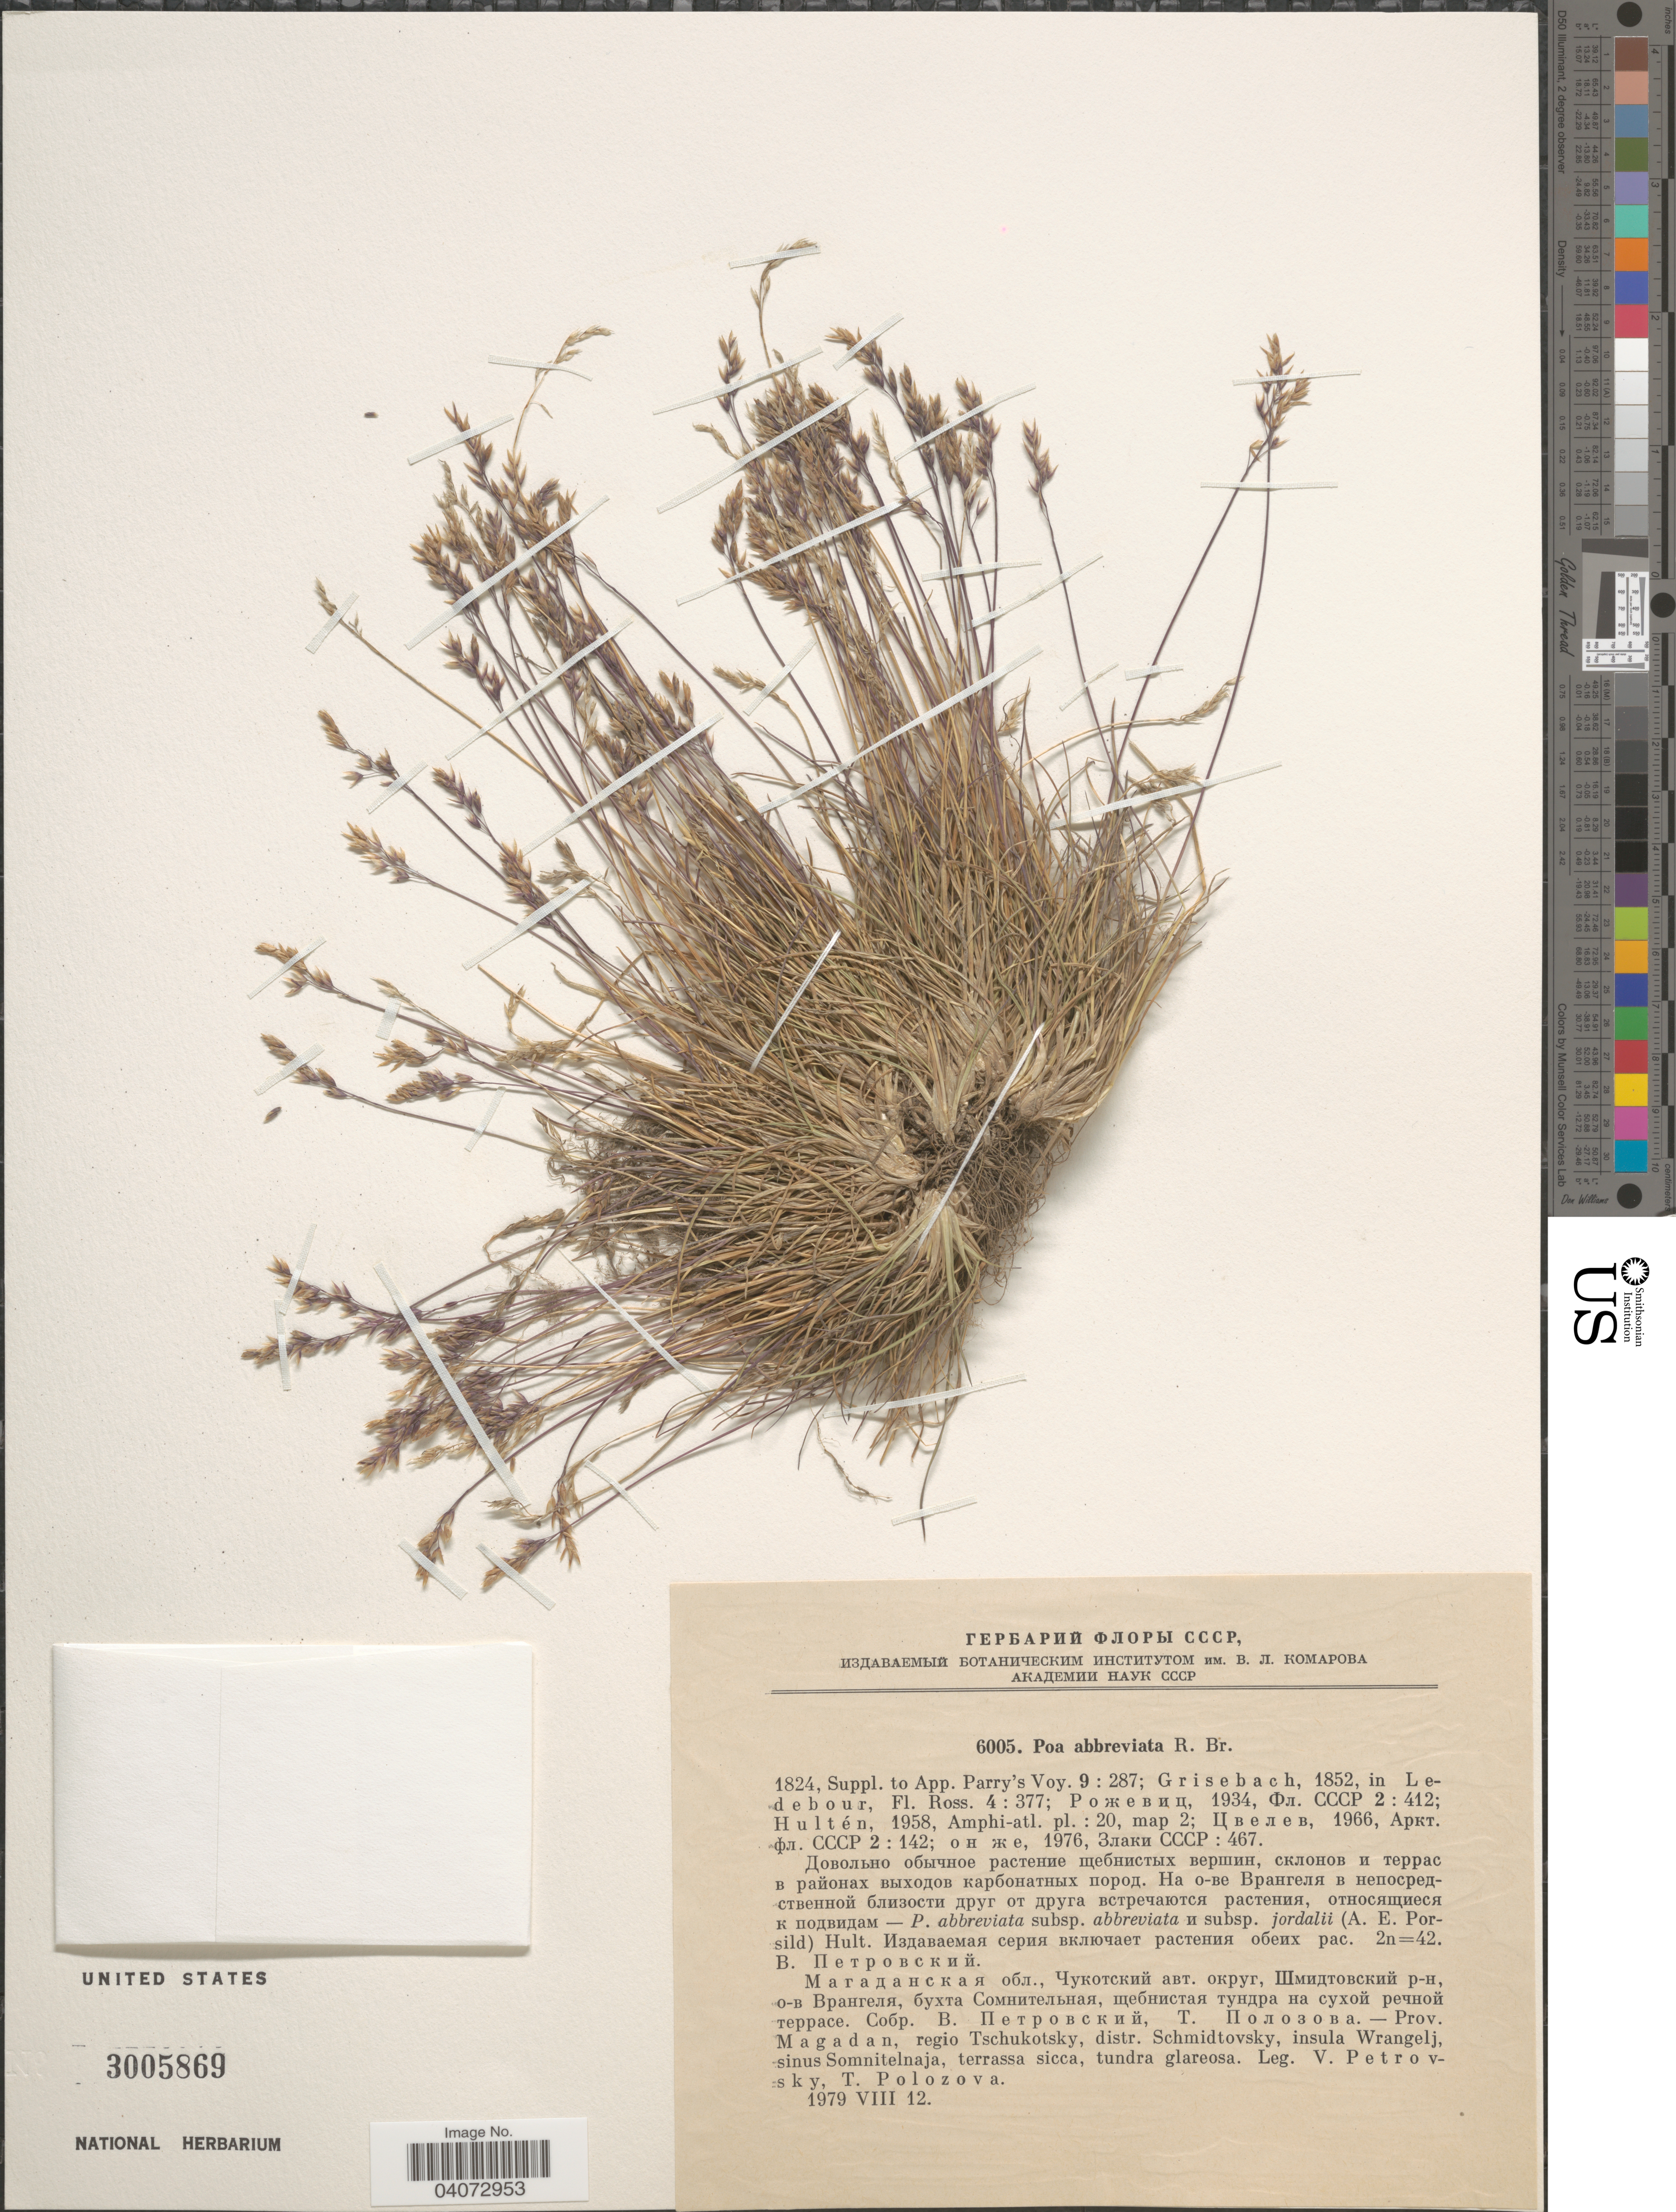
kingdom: Plantae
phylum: Tracheophyta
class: Liliopsida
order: Poales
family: Poaceae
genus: Poa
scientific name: Poa abbreviata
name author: R. Br.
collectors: V. Petrovsky & T. Polozova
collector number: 6005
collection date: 1979-08-12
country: Russian Federation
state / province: Magadan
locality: Regio Tschukotsky, distr. Schmidtovsky, insula Wrangelj, sinus Somnitelnaja, terrassa sicca, tundra glareosa.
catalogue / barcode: US 3005869